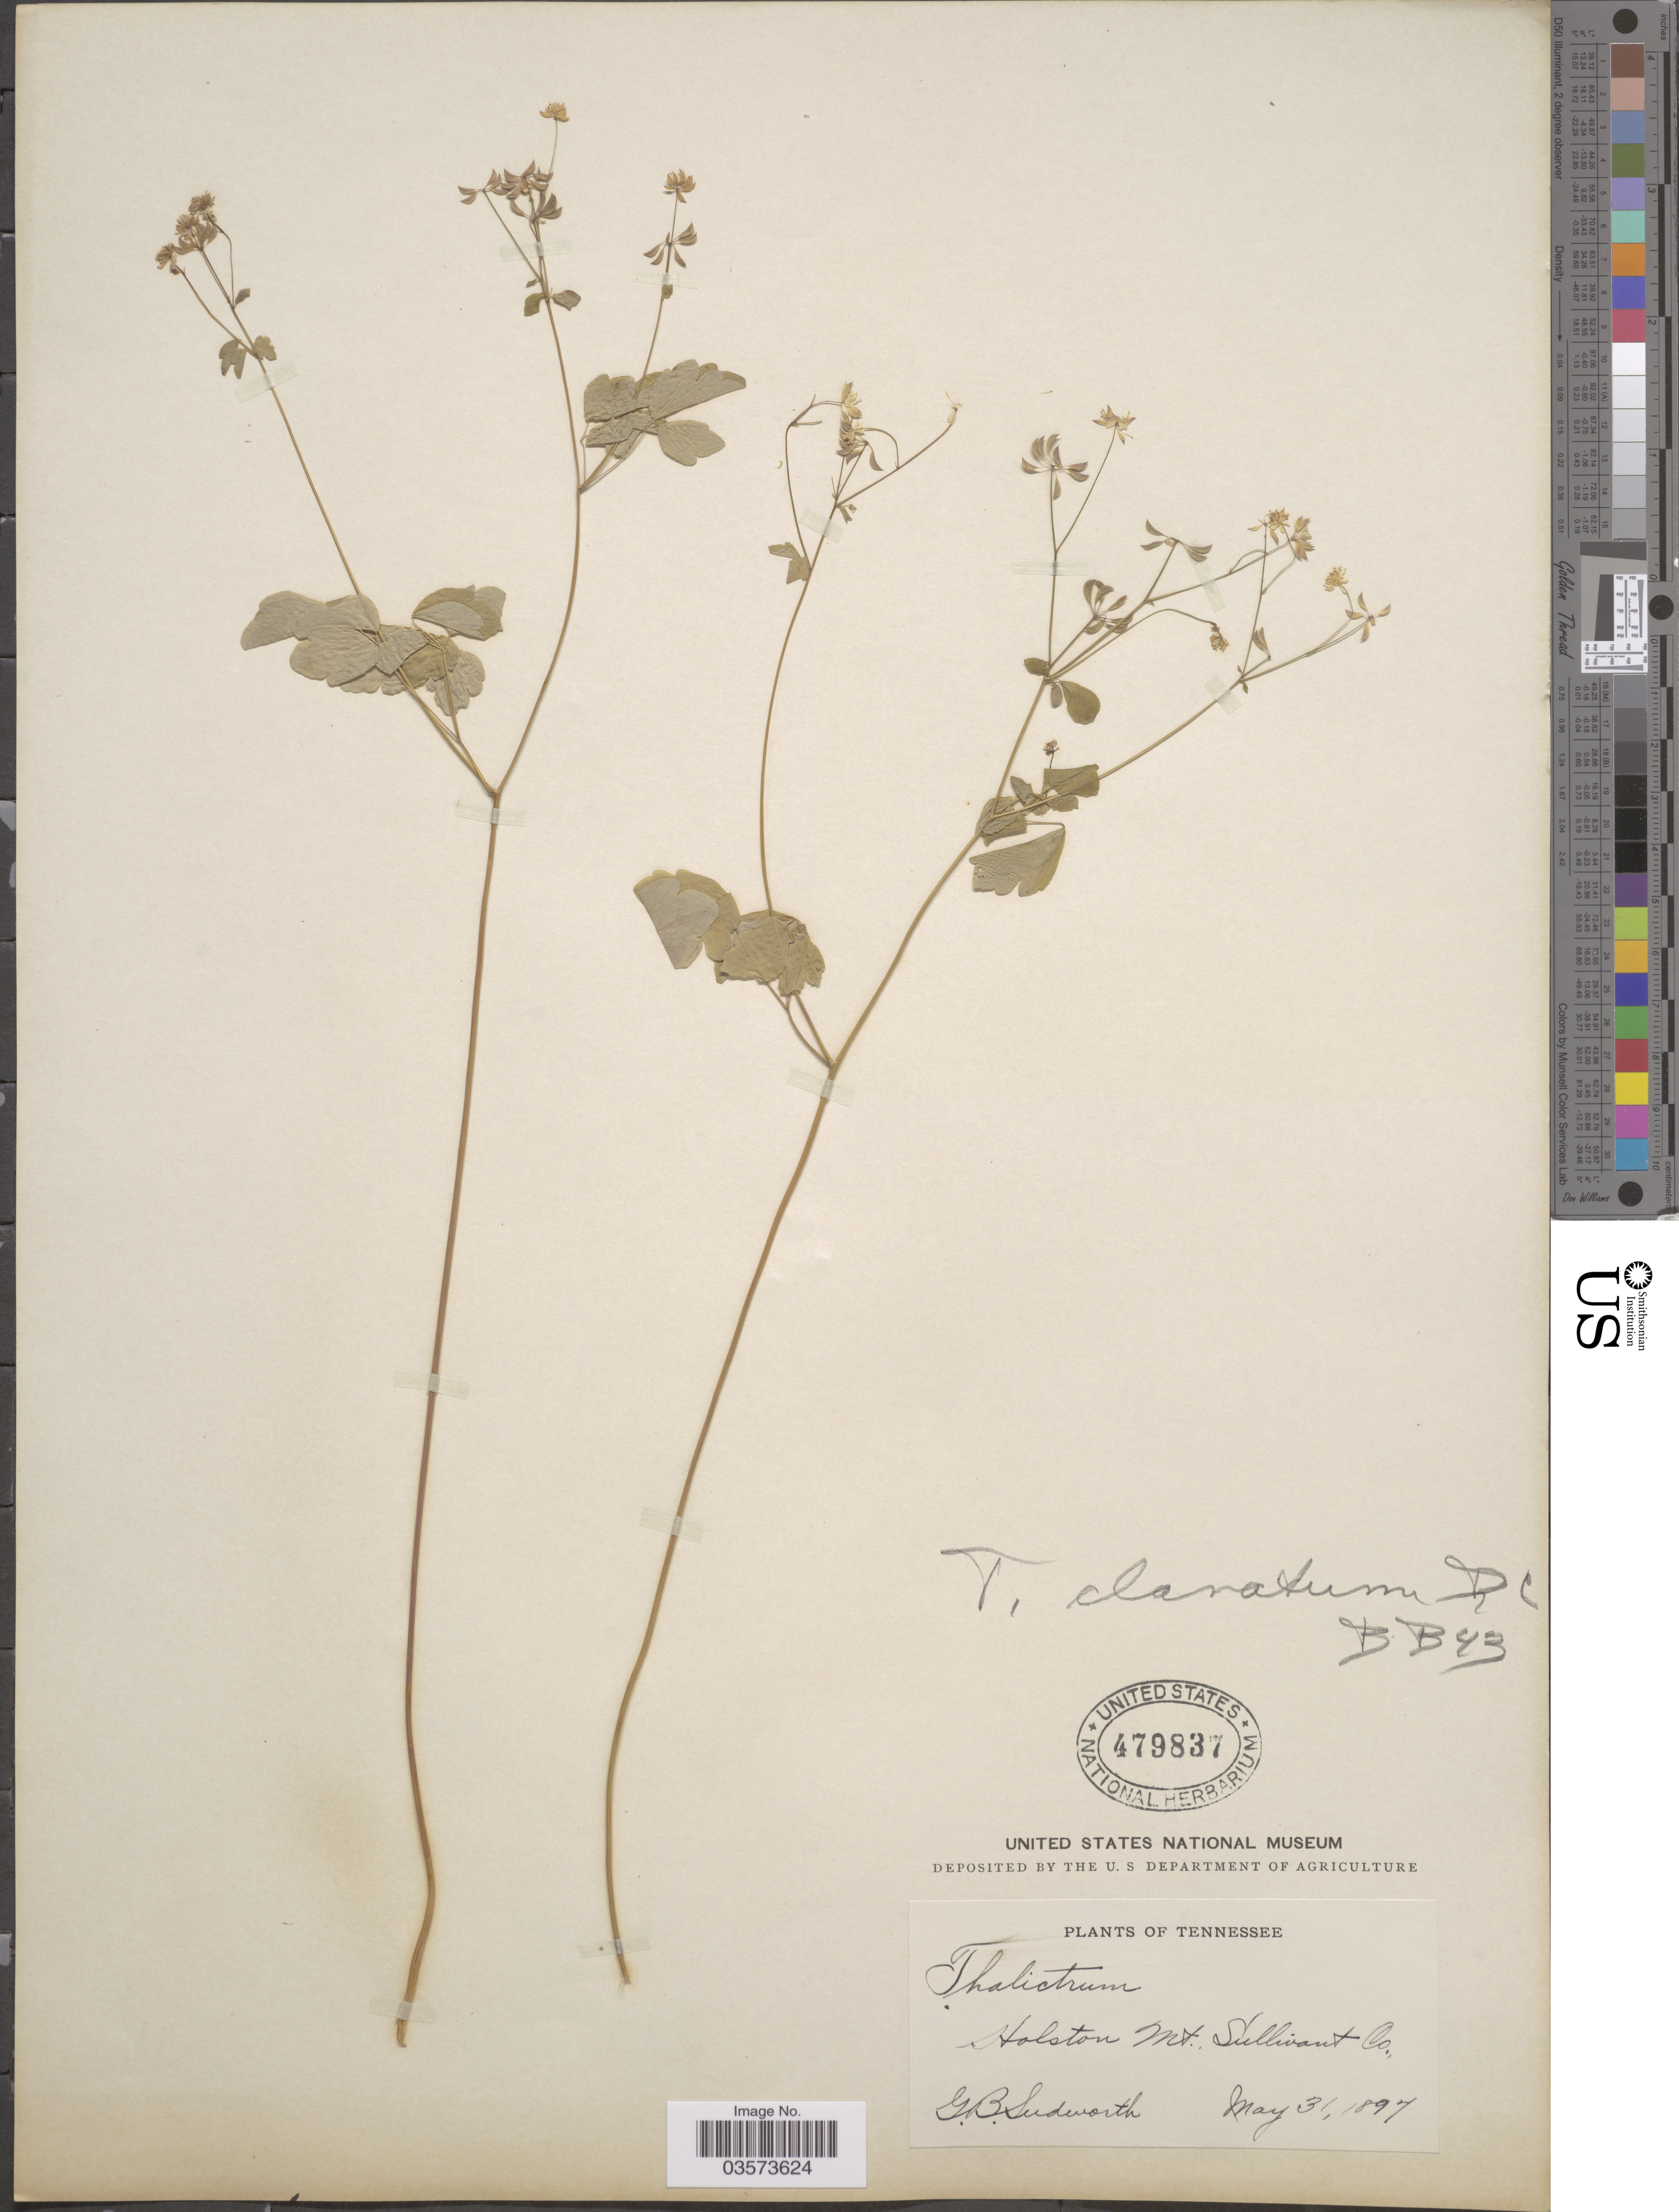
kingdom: Plantae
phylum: Tracheophyta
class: Magnoliopsida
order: Ranunculales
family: Ranunculaceae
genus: Thalictrum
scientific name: Thalictrum clavatum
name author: DC.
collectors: G. B. Sudworth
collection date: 1897-05-31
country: United States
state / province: Tennessee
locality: Holston Mt. Sullivant Co.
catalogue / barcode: US 479837